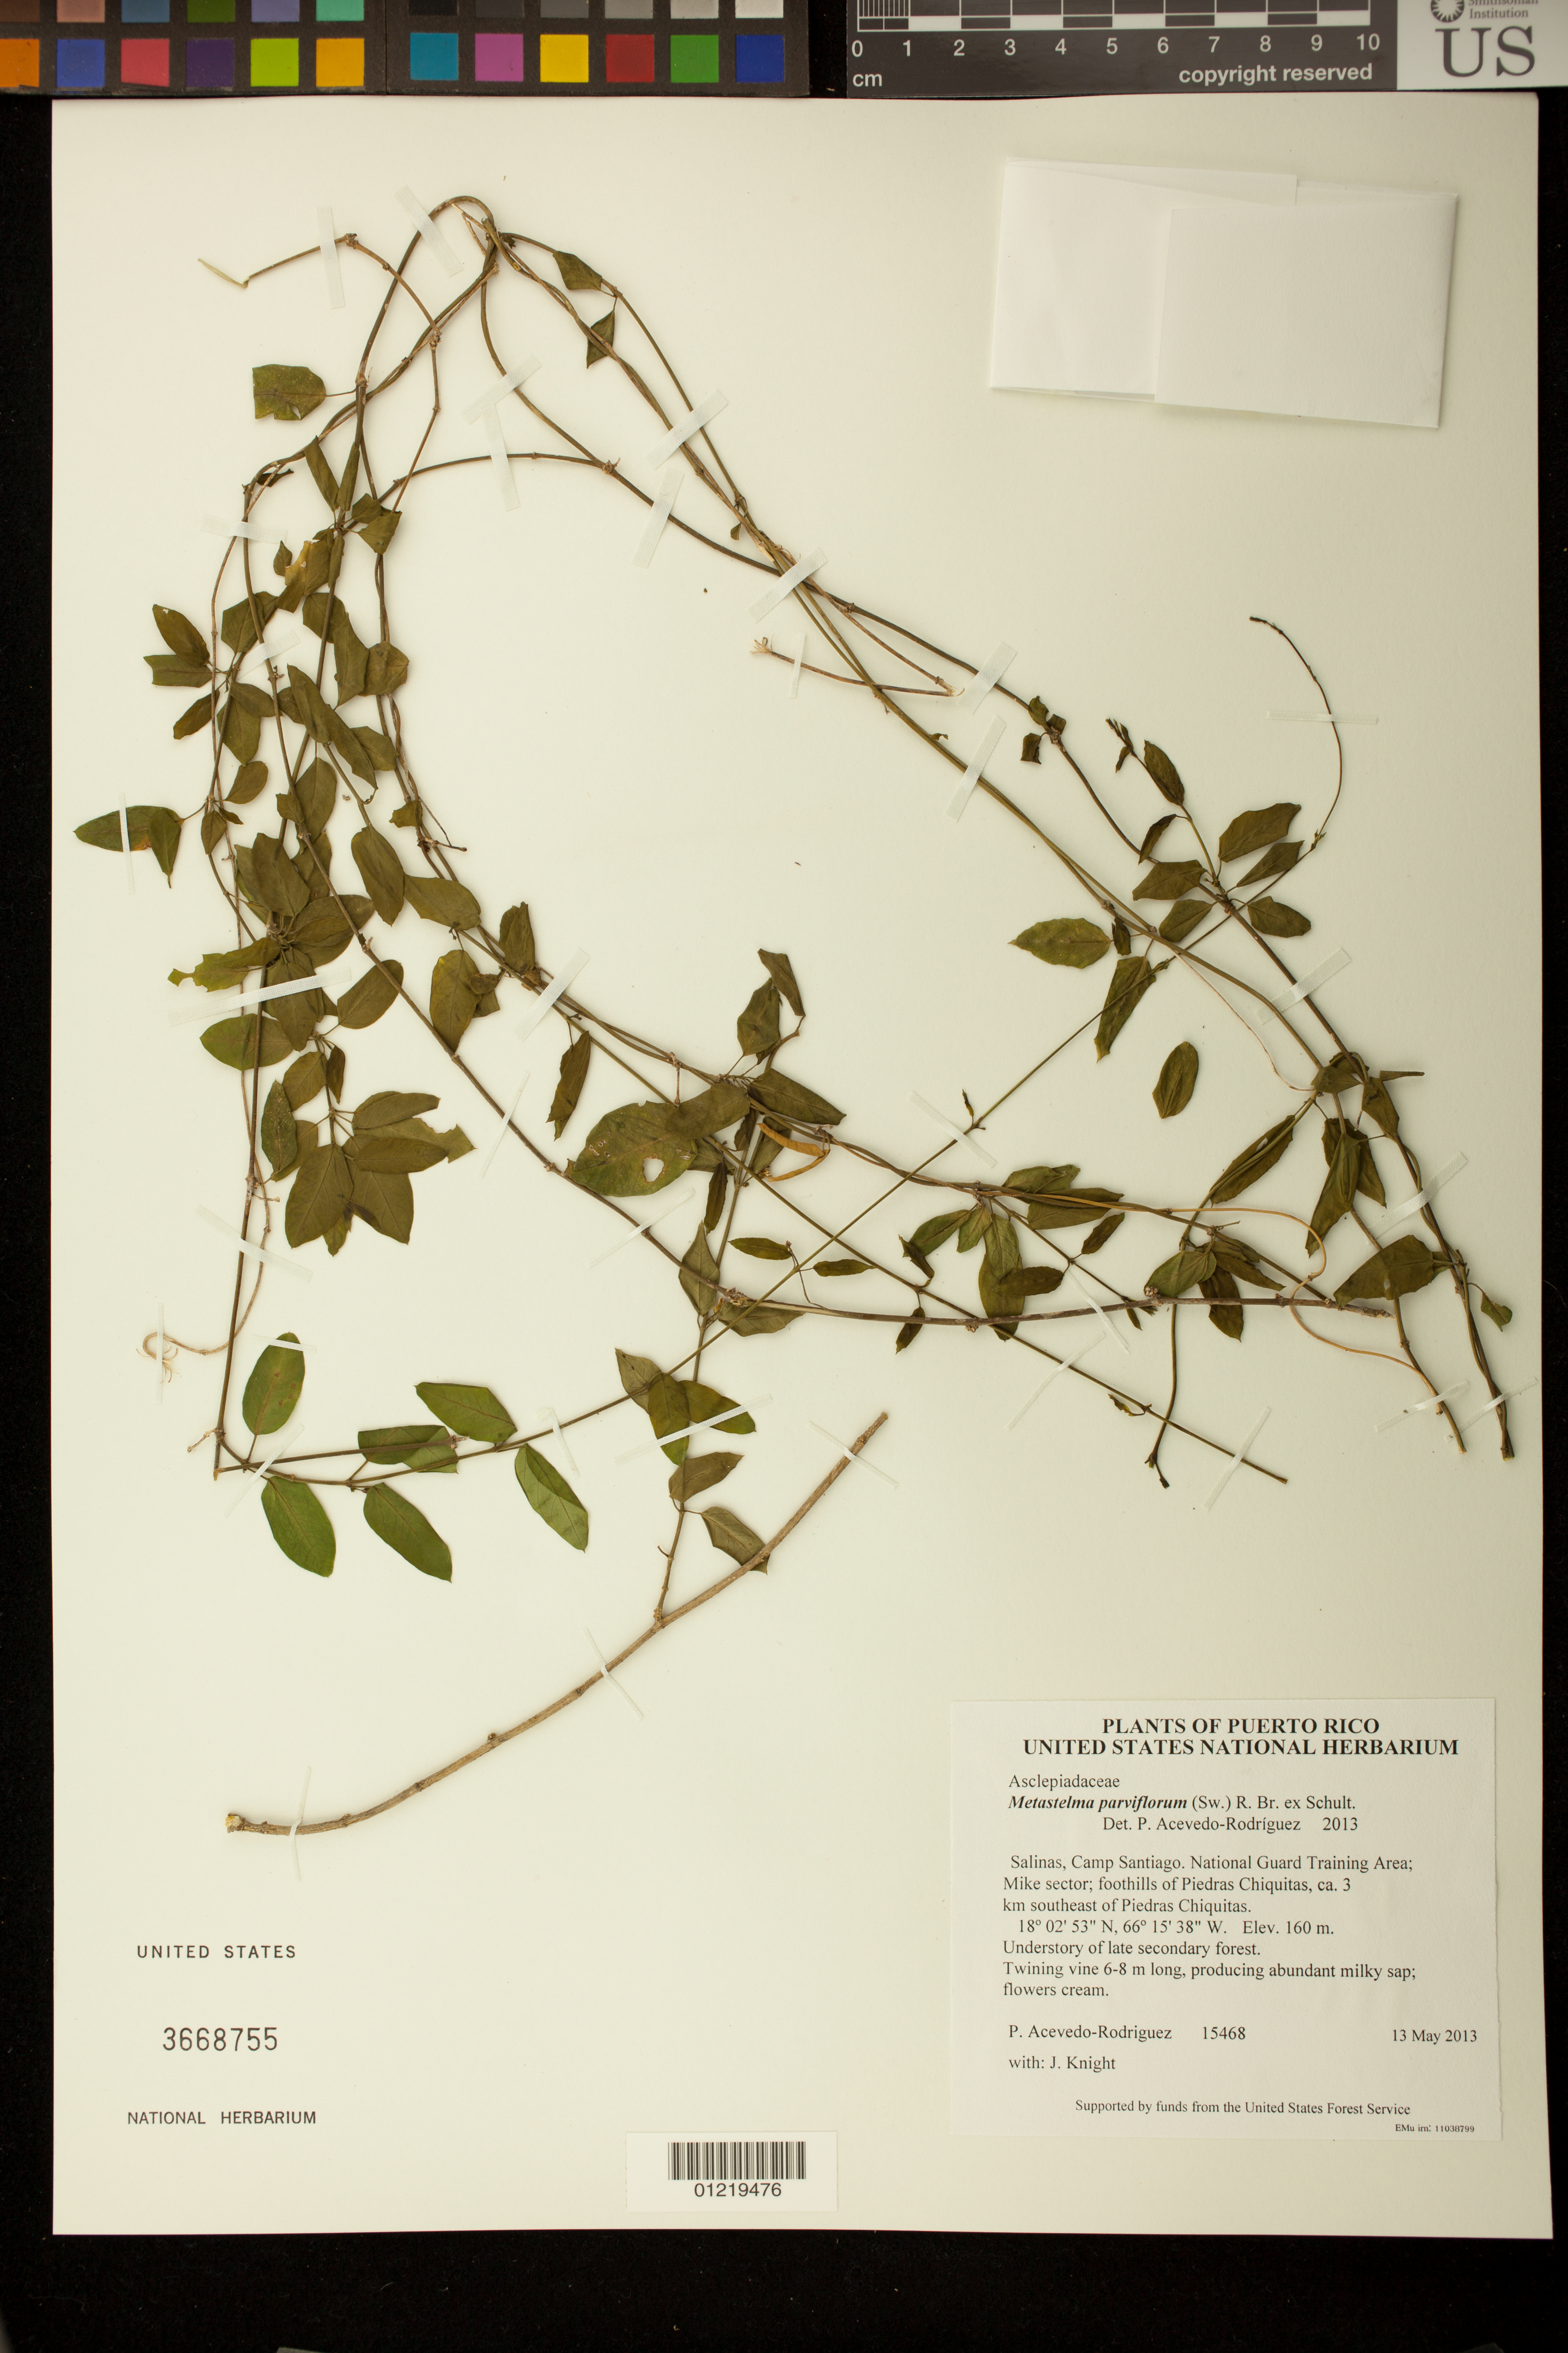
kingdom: Plantae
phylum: Tracheophyta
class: Magnoliopsida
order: Gentianales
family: Apocynaceae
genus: Metastelma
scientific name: Metastelma parviflorum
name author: (Sw.) Schult.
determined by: Acevedo-Rodríguez, P., (BOT), Smithsonian Institution - National Museum of Natural History (UNITED STATES)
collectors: P. Acevedo-Rodr. & J. Knight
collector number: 15468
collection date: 2013-05-13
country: Puerto Rico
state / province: Salinas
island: Puerto Rico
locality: Camp Santiago. National Guard Training Area; Mike sector; foothills of Piedras Chiquitas, ca. 3 km southeast of Piedras Chiquitas.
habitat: Understory of late secondary forest.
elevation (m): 160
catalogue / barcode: US 3668755